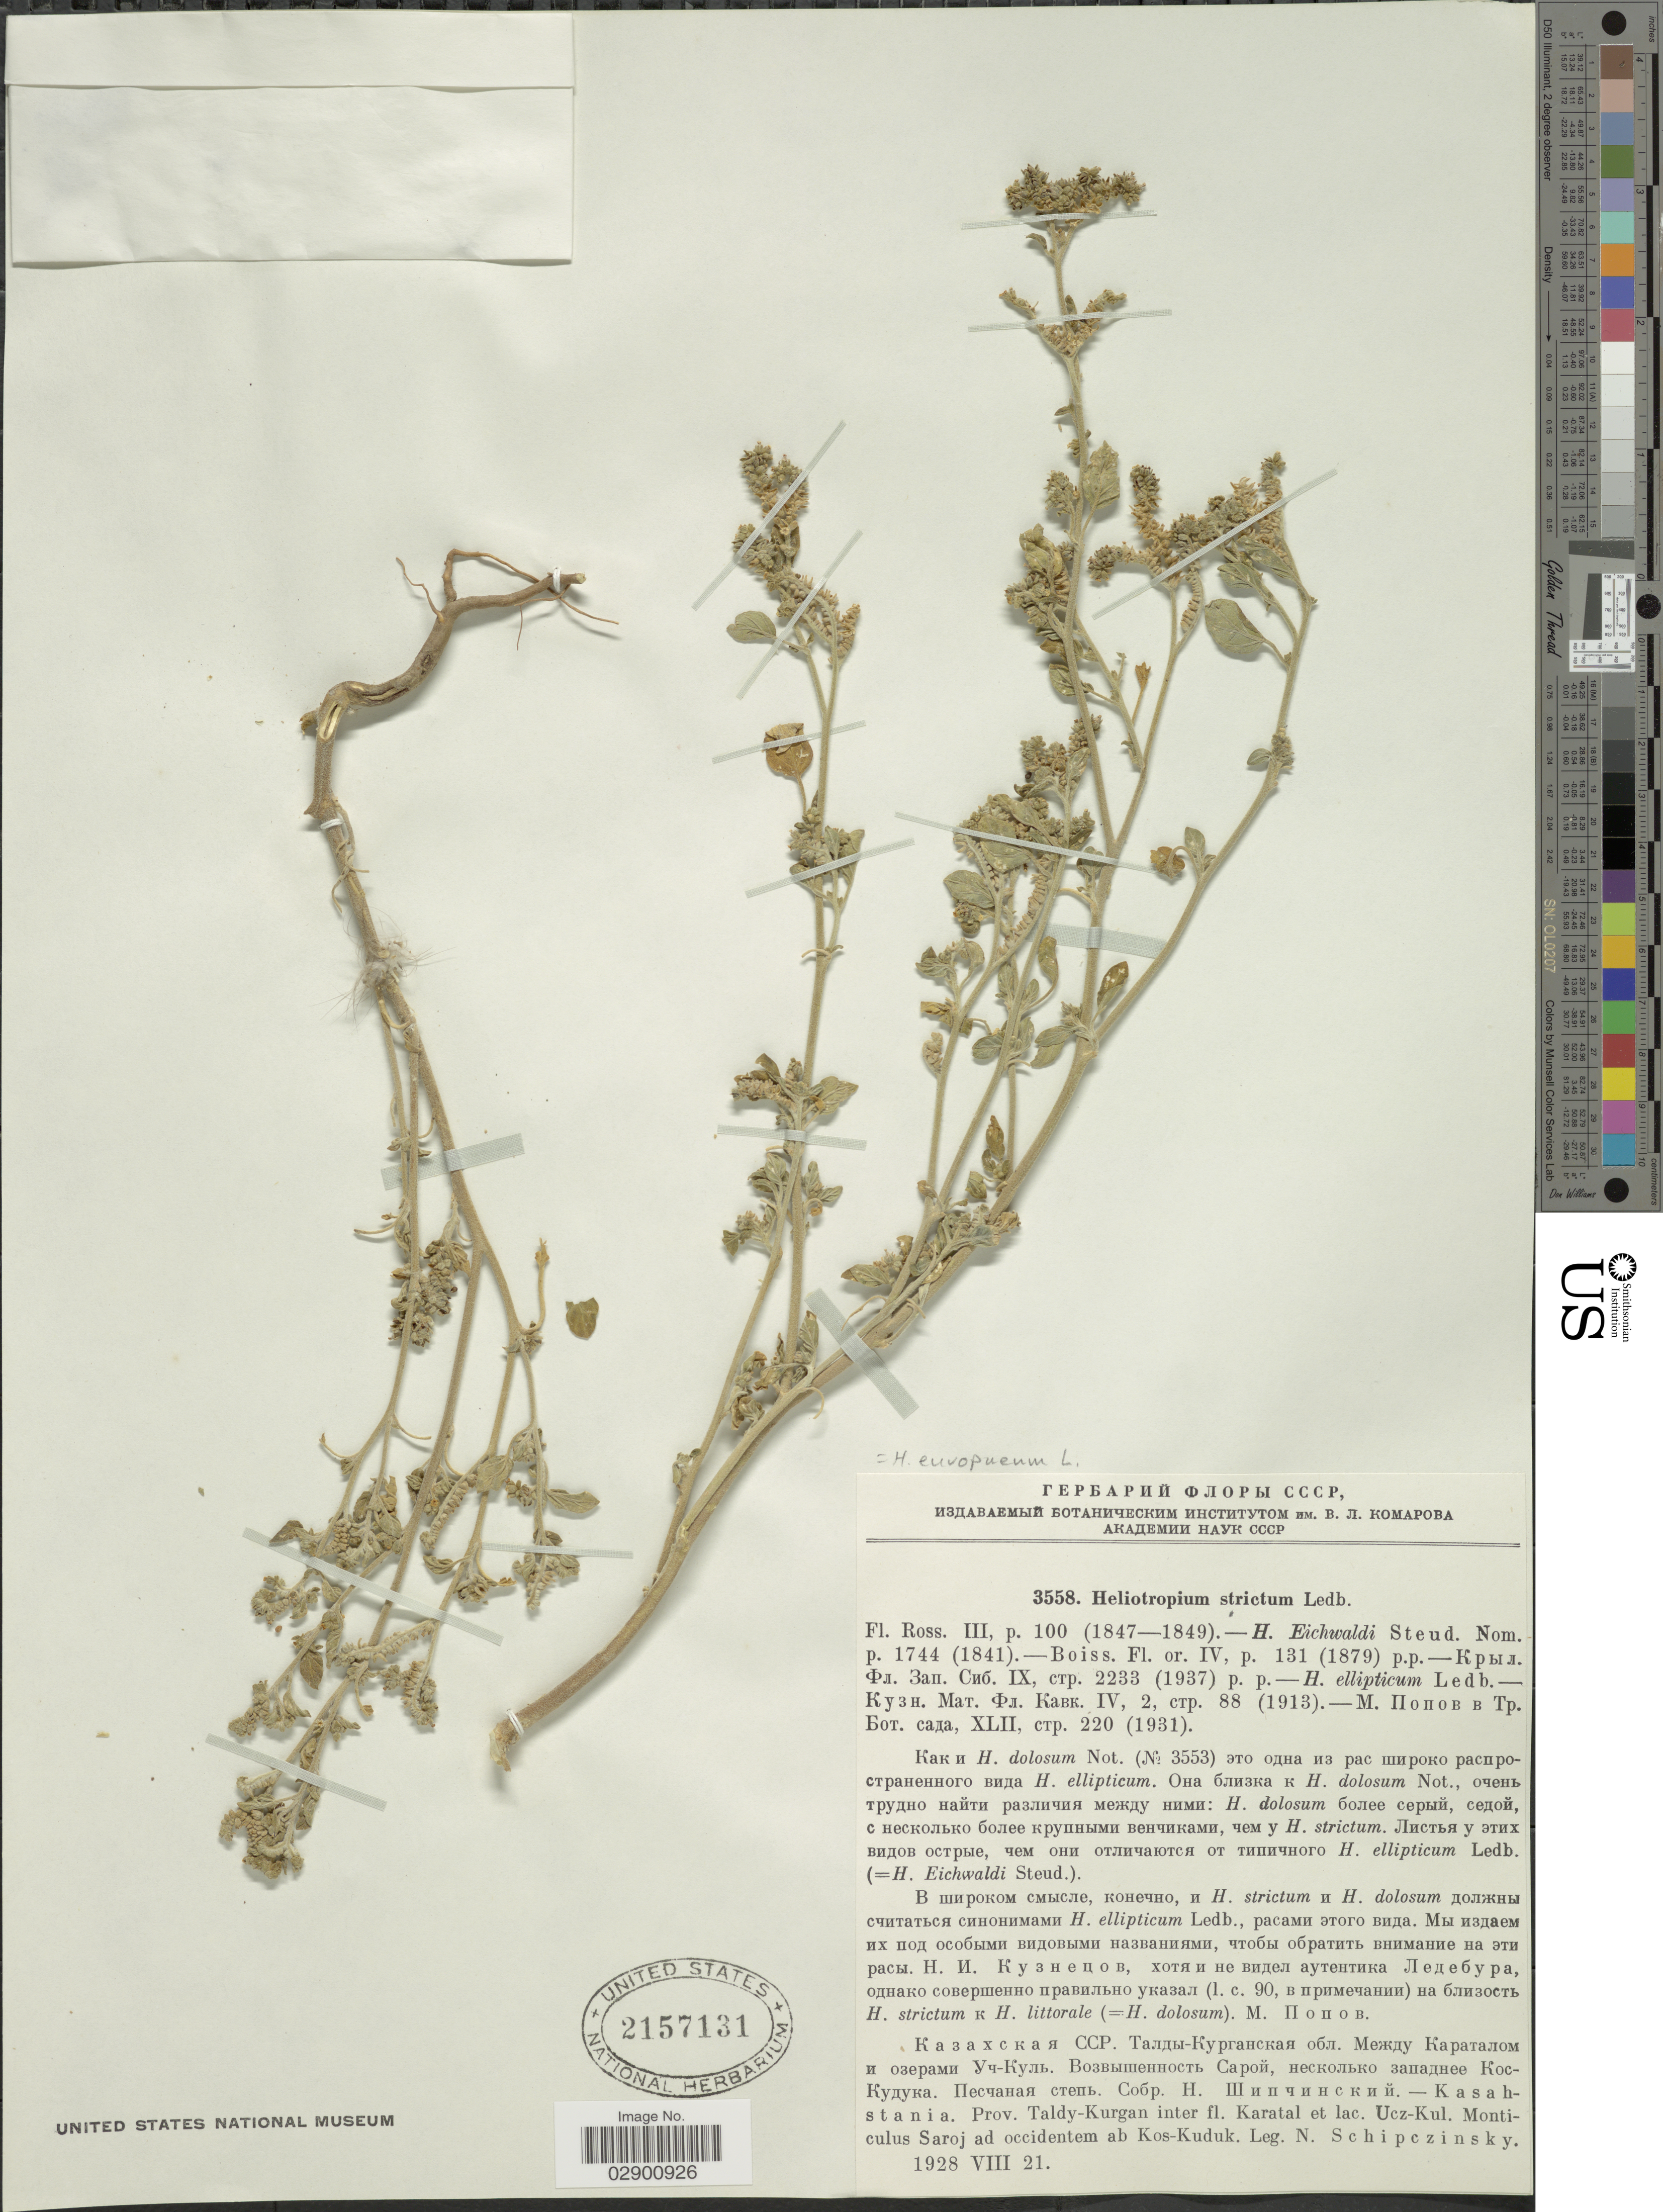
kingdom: Plantae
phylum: Tracheophyta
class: Magnoliopsida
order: Boraginales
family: Heliotropiaceae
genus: Heliotropium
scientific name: Heliotropium europaeum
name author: L.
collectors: N. Schipczinsky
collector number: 3558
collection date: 1928-08-21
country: Kazakhstan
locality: Kasahstania. Prov. Taldy-Kurgan inter fl. Karatal et lac. Ucz-Kul. Monticulus Saroj ad occidentem ab Kos-Kuduk.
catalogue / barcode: US 2157131